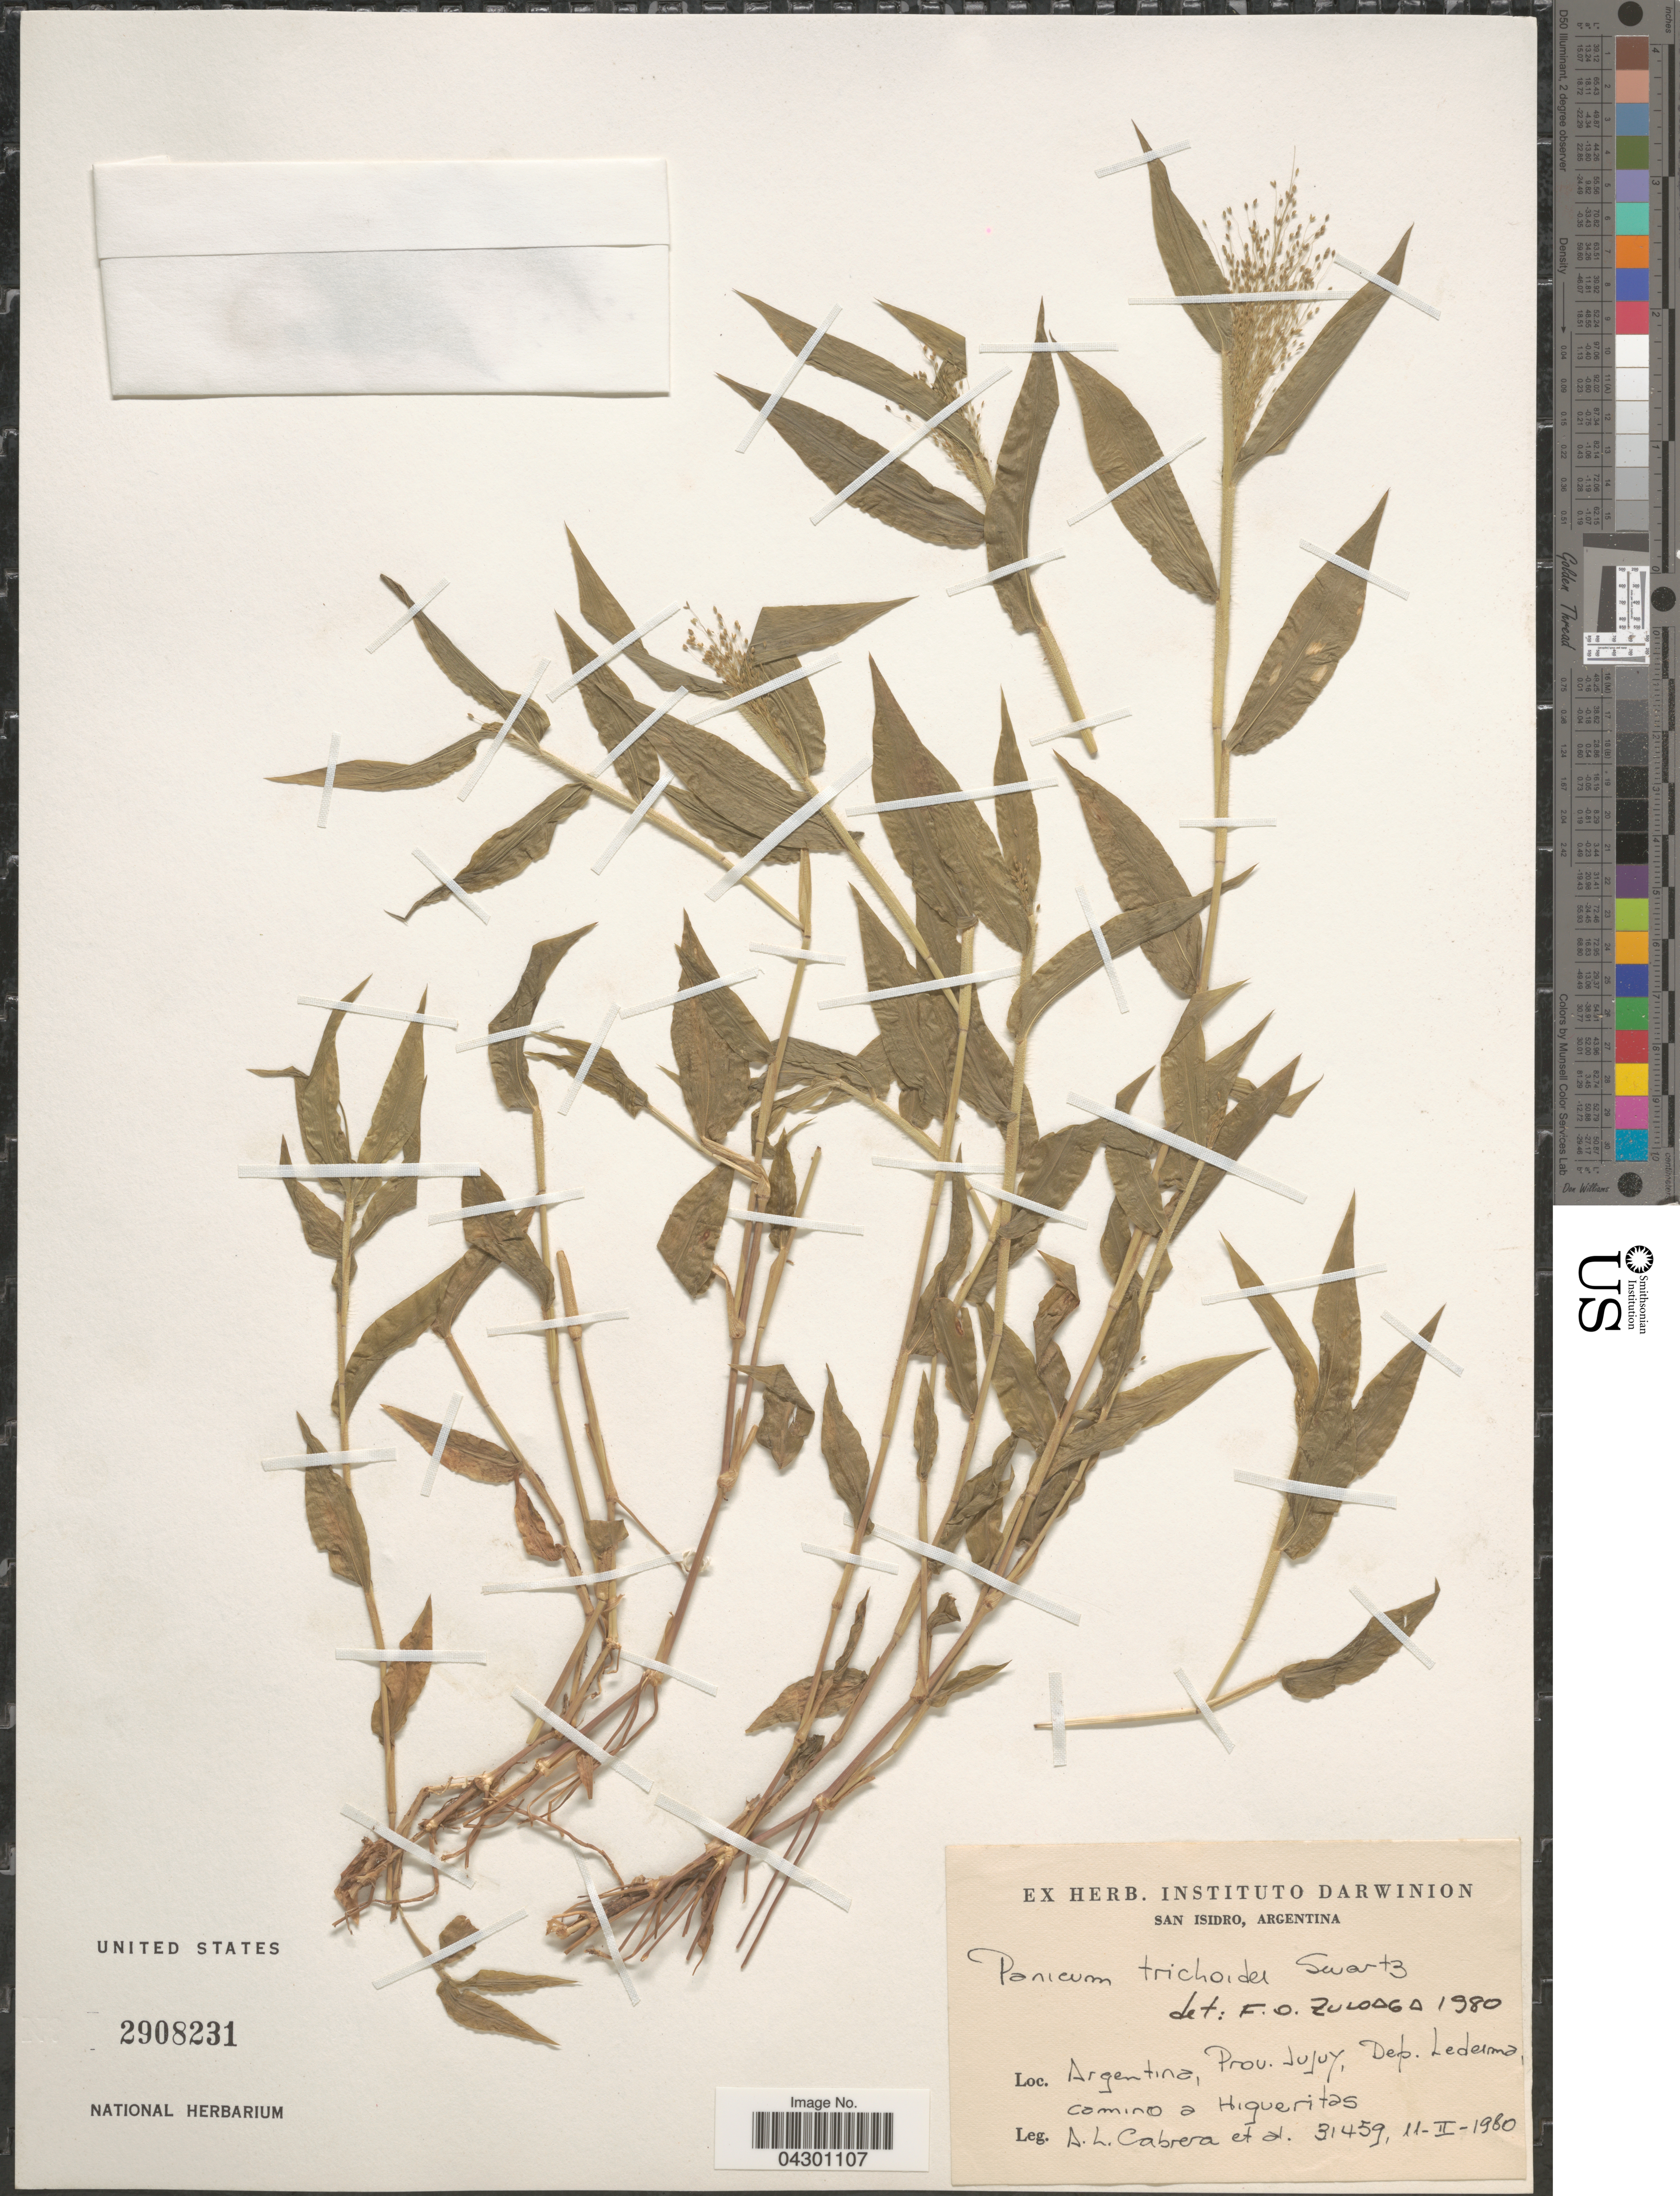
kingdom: Plantae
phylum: Tracheophyta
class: Liliopsida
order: Poales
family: Poaceae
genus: Panicum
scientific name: Panicum trichoides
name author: Sw.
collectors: A. L. Cabrera & et al.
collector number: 31459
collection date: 1980-02-11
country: Argentina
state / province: Jujuy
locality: Dep. Ledesma, camino a Higueritas.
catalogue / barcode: US 2908231